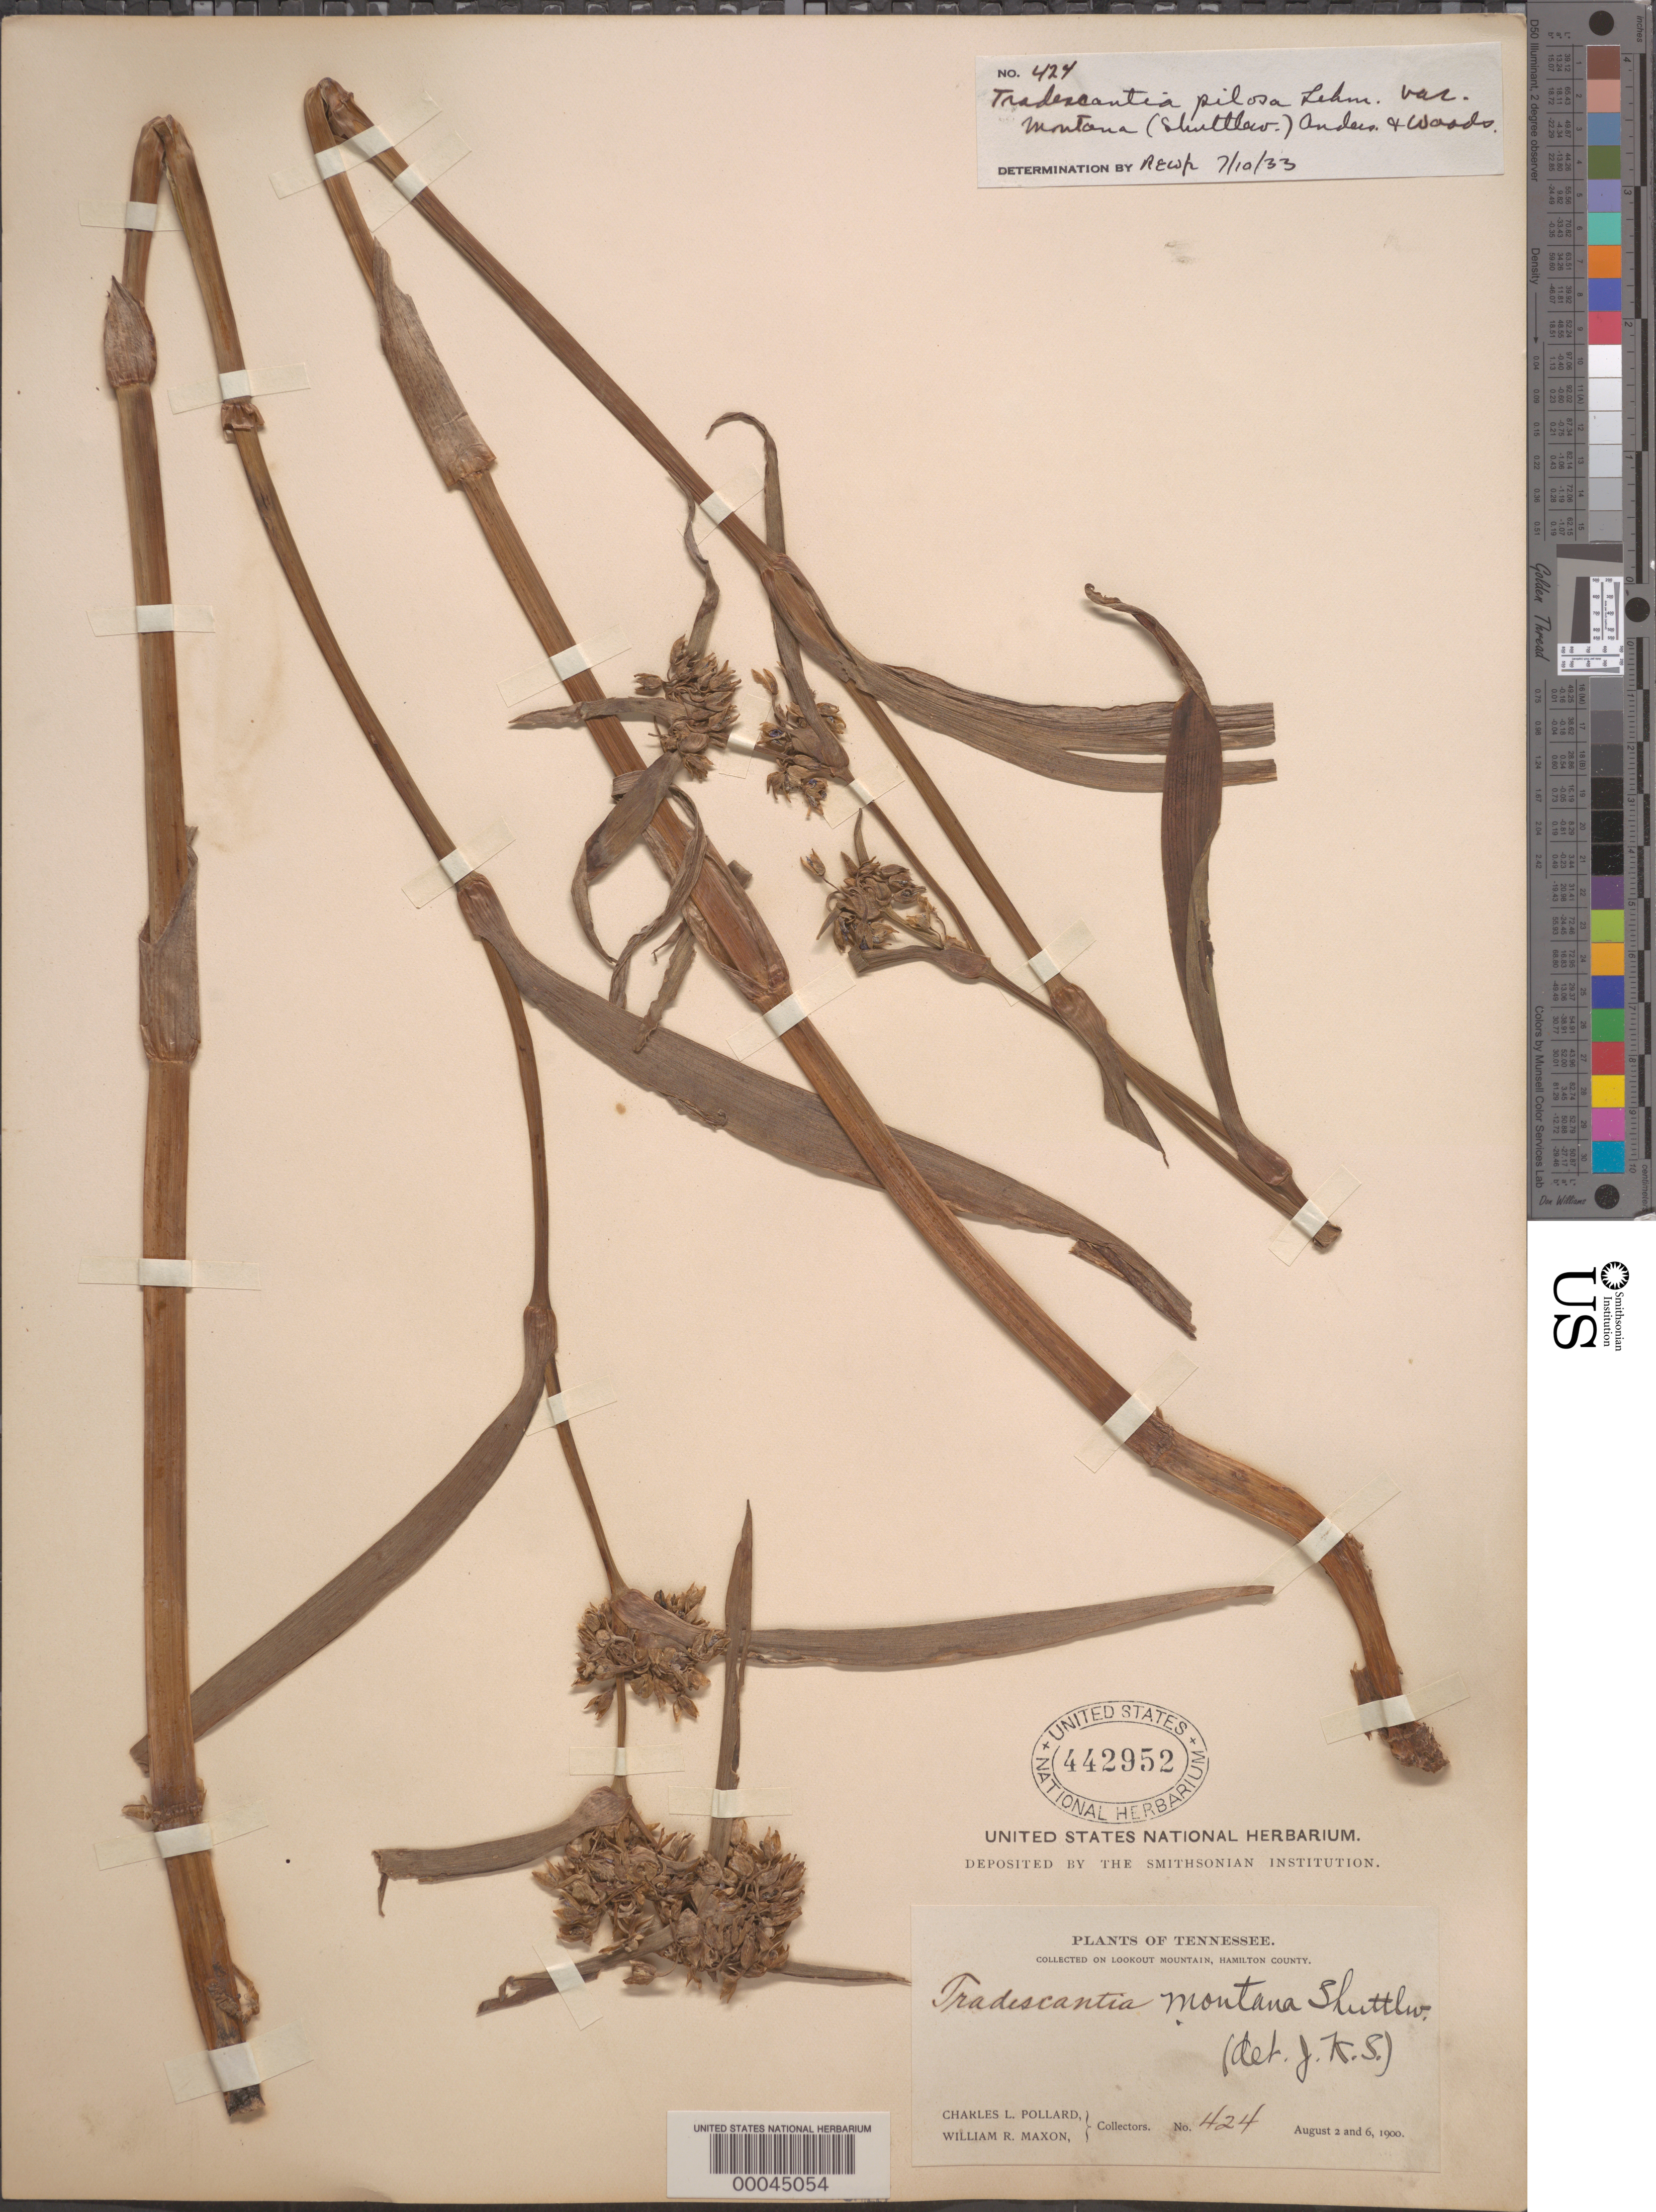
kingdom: Plantae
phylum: Tracheophyta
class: Liliopsida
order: Commelinales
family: Commelinaceae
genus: Tradescantia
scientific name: Tradescantia subaspera var. montana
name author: (Shuttlew. ex Small & Vail) E.S. Anderson & Woodson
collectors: C. L. Pollard & W. R. Maxon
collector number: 424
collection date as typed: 02 Aug 1900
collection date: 1900-08-02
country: United States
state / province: Tennessee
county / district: Hamilton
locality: Lookout mountain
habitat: Mountainside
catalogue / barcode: US 442952